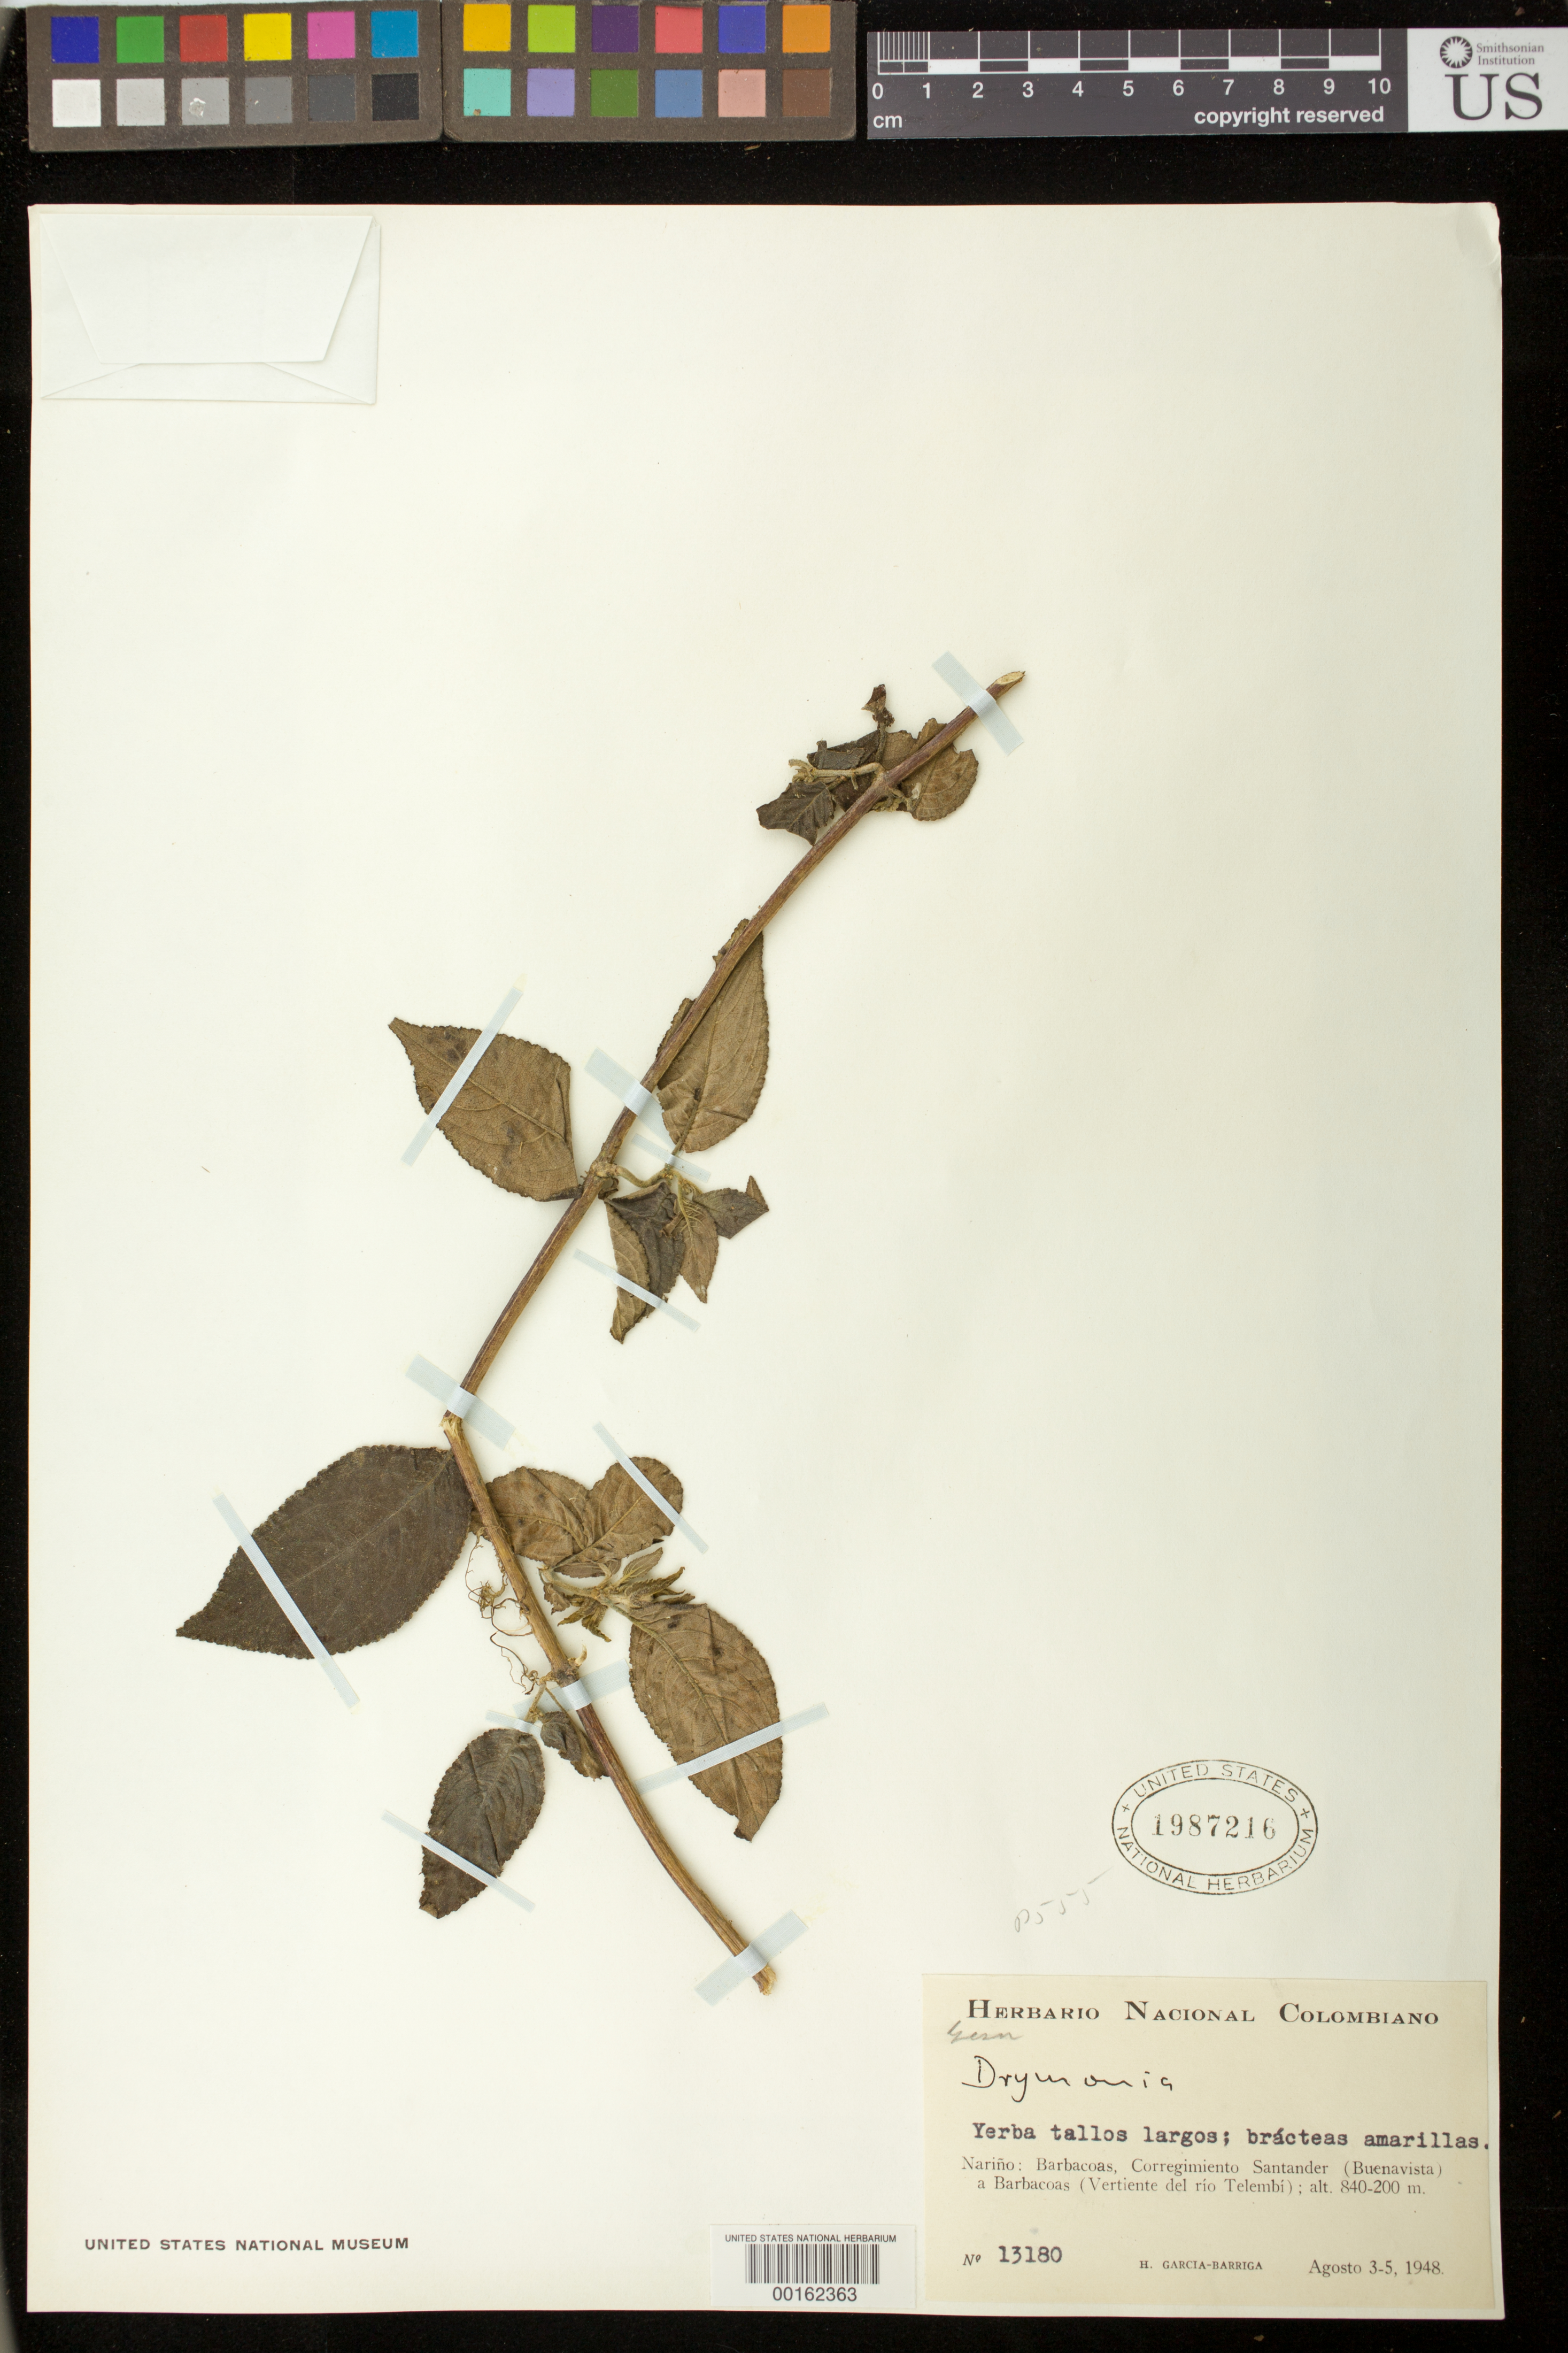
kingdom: Plantae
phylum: Tracheophyta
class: Magnoliopsida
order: Lamiales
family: Gesneriaceae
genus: Drymonia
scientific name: Drymonia serrulata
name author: (Jacq.) Mart.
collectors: H. García Barriga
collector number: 13180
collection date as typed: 3-5 Aug 1948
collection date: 1948-08-03/1948-08-05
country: Colombia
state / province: Nariño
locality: Barbacoas, corregimiento Santander (Buenavista) to Barbacoas (slope of Rio Telembi)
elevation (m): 200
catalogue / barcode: US 1987216